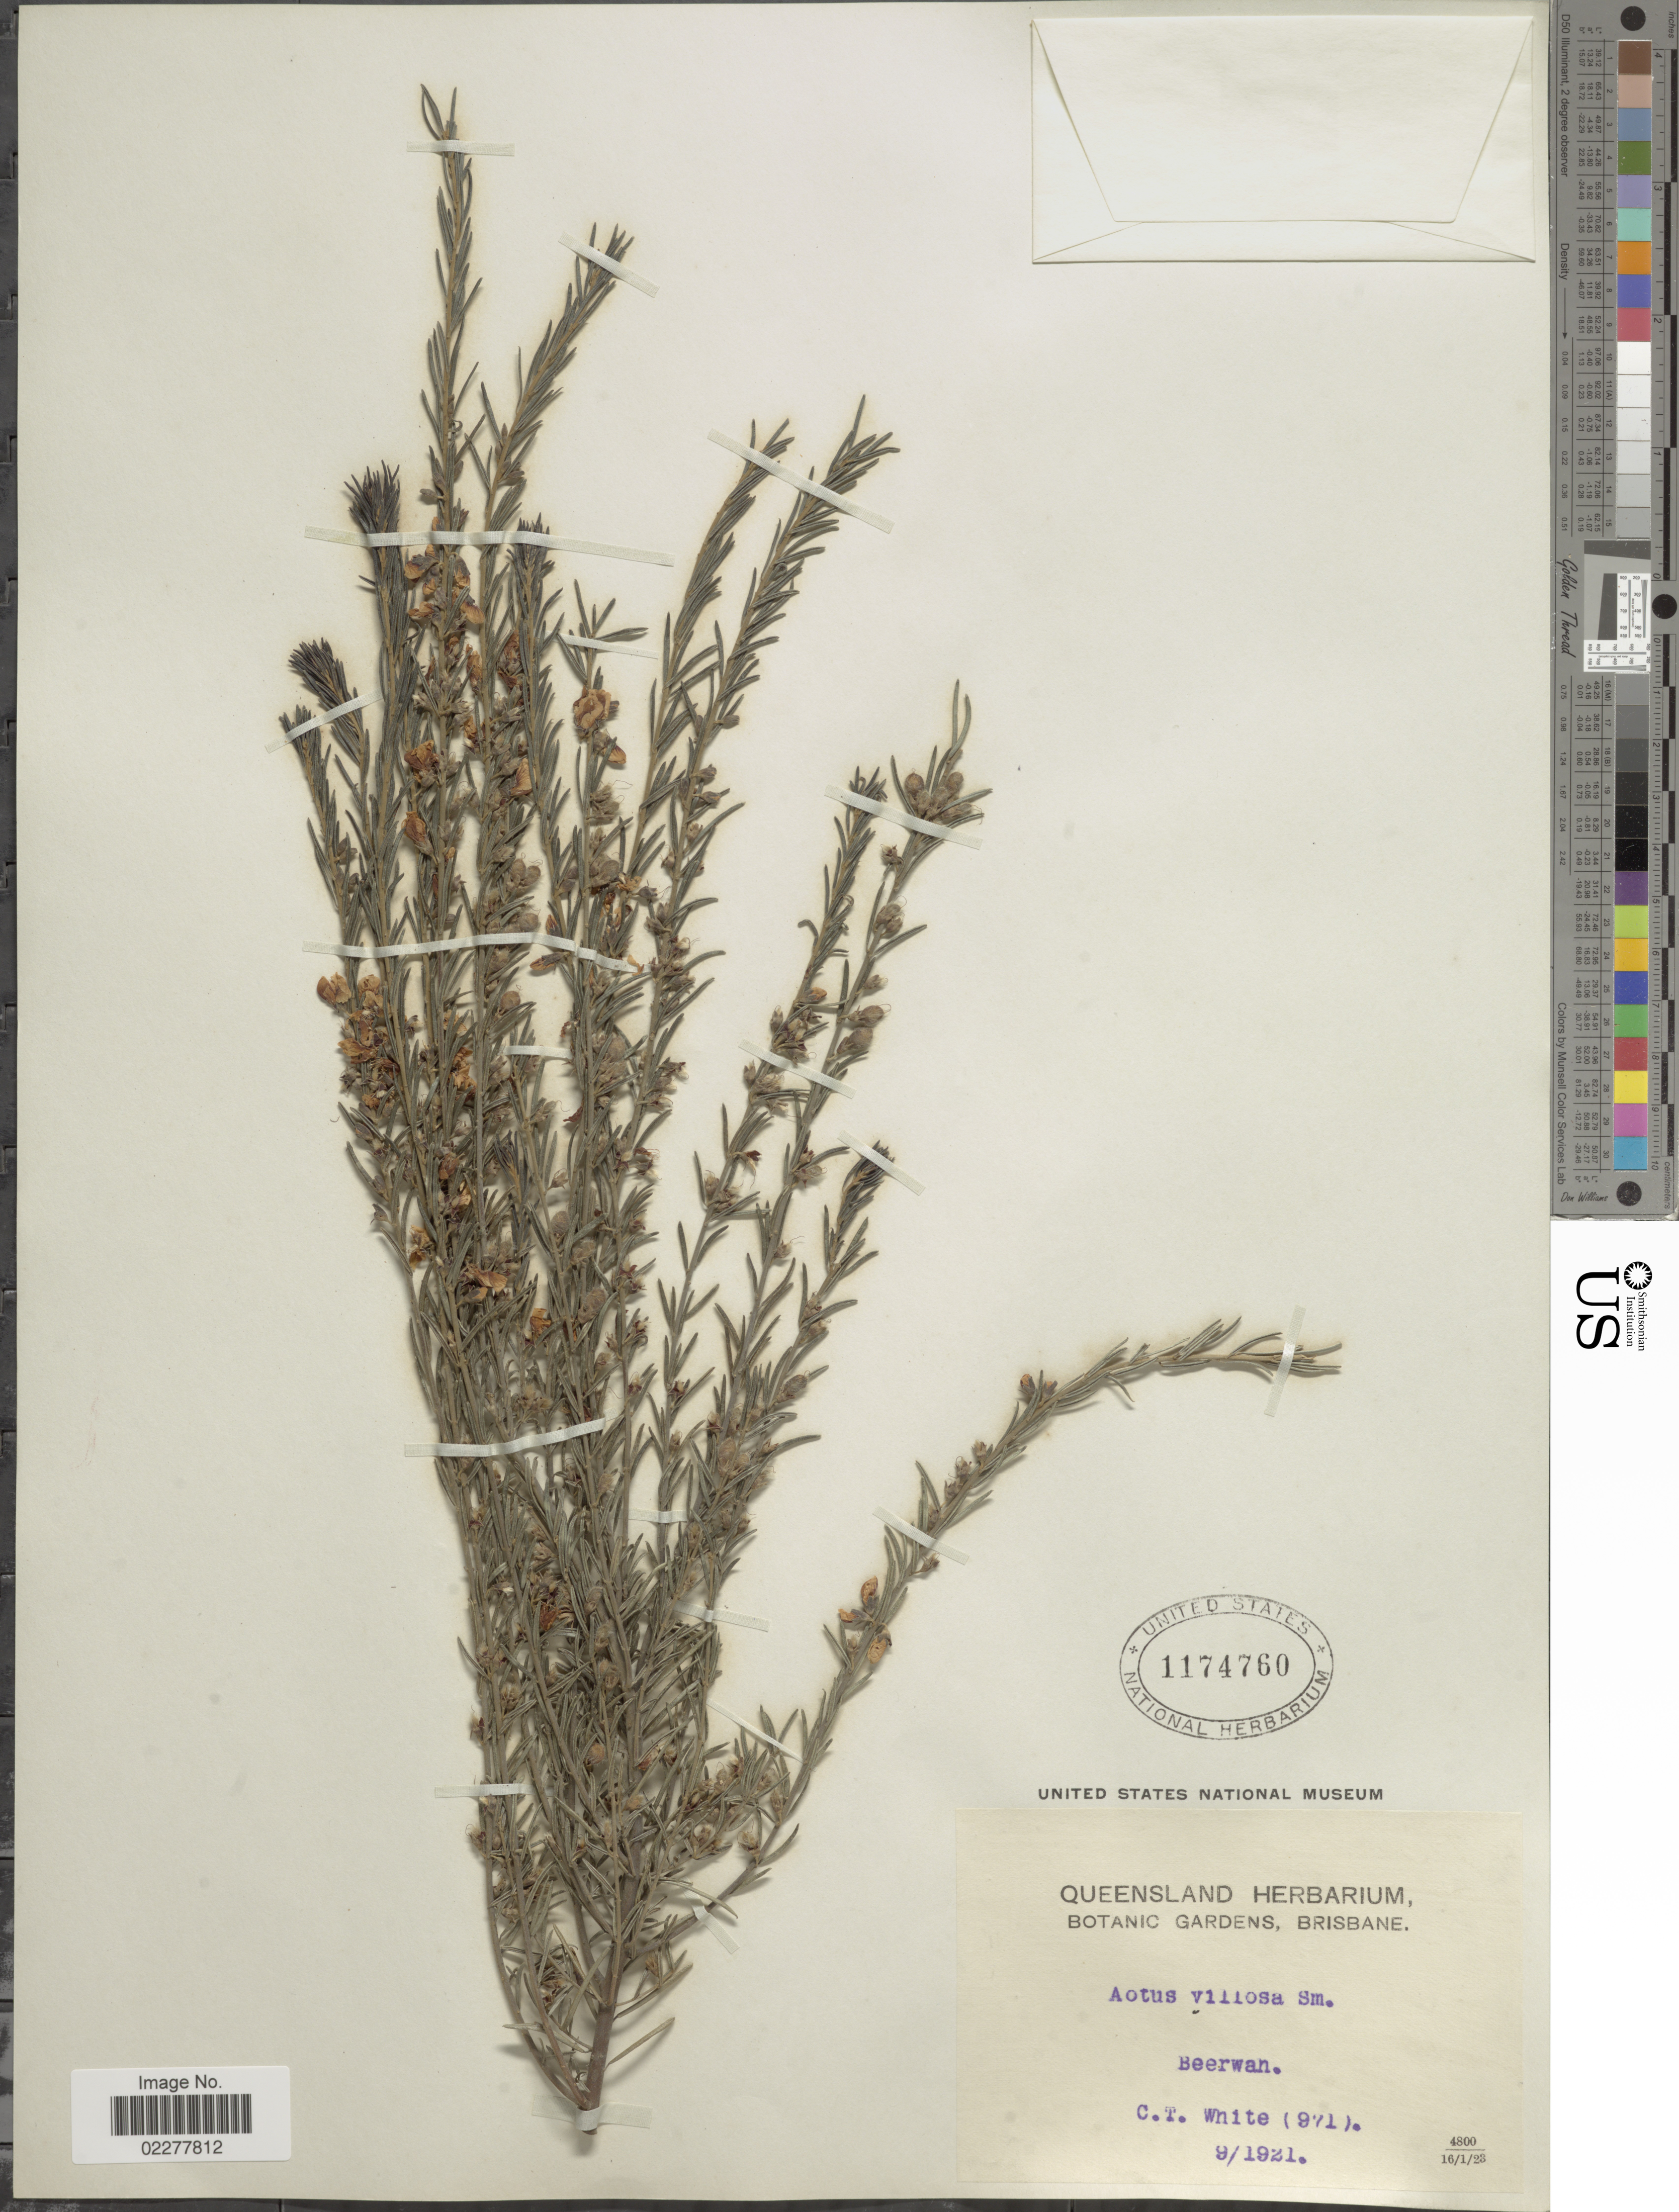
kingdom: Plantae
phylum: Tracheophyta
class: Magnoliopsida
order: Fabales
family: Fabaceae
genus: Aotus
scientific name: Aotus villosa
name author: Sm.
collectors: C. T. White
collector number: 971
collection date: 1921-09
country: Australia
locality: Beerwan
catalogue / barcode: US 1174760